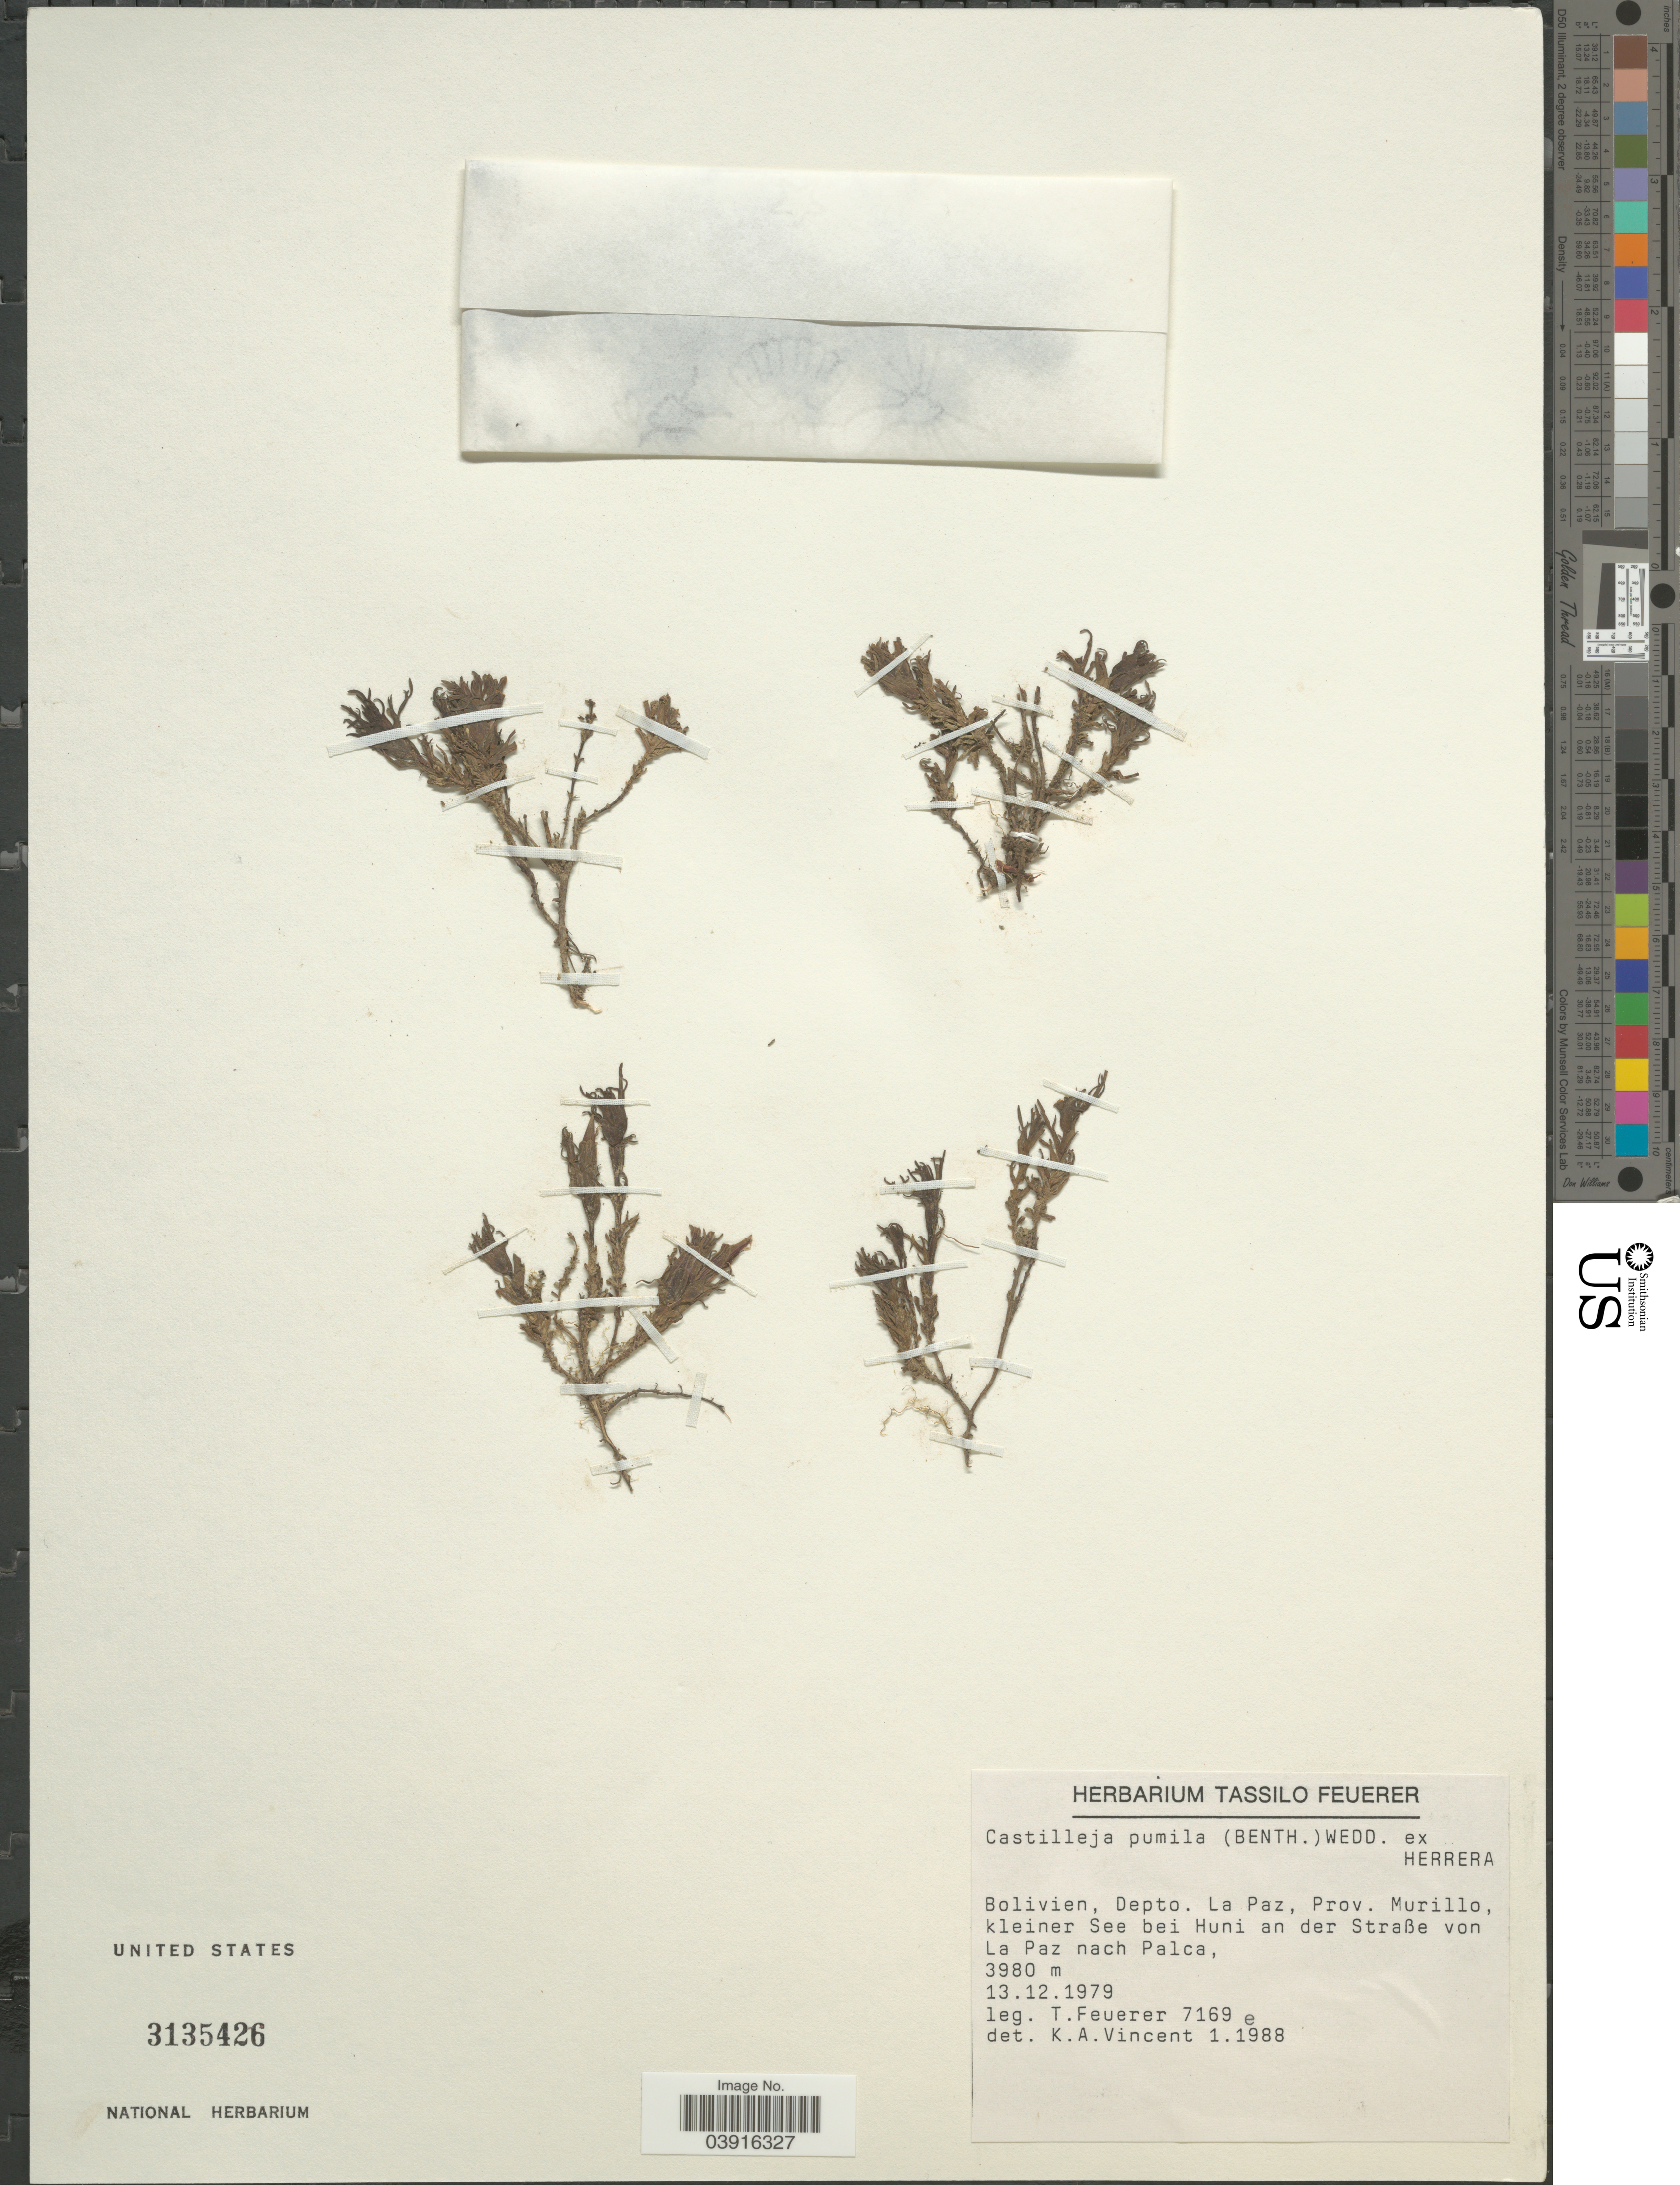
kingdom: Plantae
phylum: Tracheophyta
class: Magnoliopsida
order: Lamiales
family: Orobanchaceae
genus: Castilleja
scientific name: Castilleja pumila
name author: (Benth.) Wedd.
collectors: T. Feuerer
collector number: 7169e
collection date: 1979-12-13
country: Bolivia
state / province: La Paz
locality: Depto. La Paz, Prov. Murillo, kleiner See bei Huni an der Straße von La Paz nach Palca.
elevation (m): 3980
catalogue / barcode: US 3135426